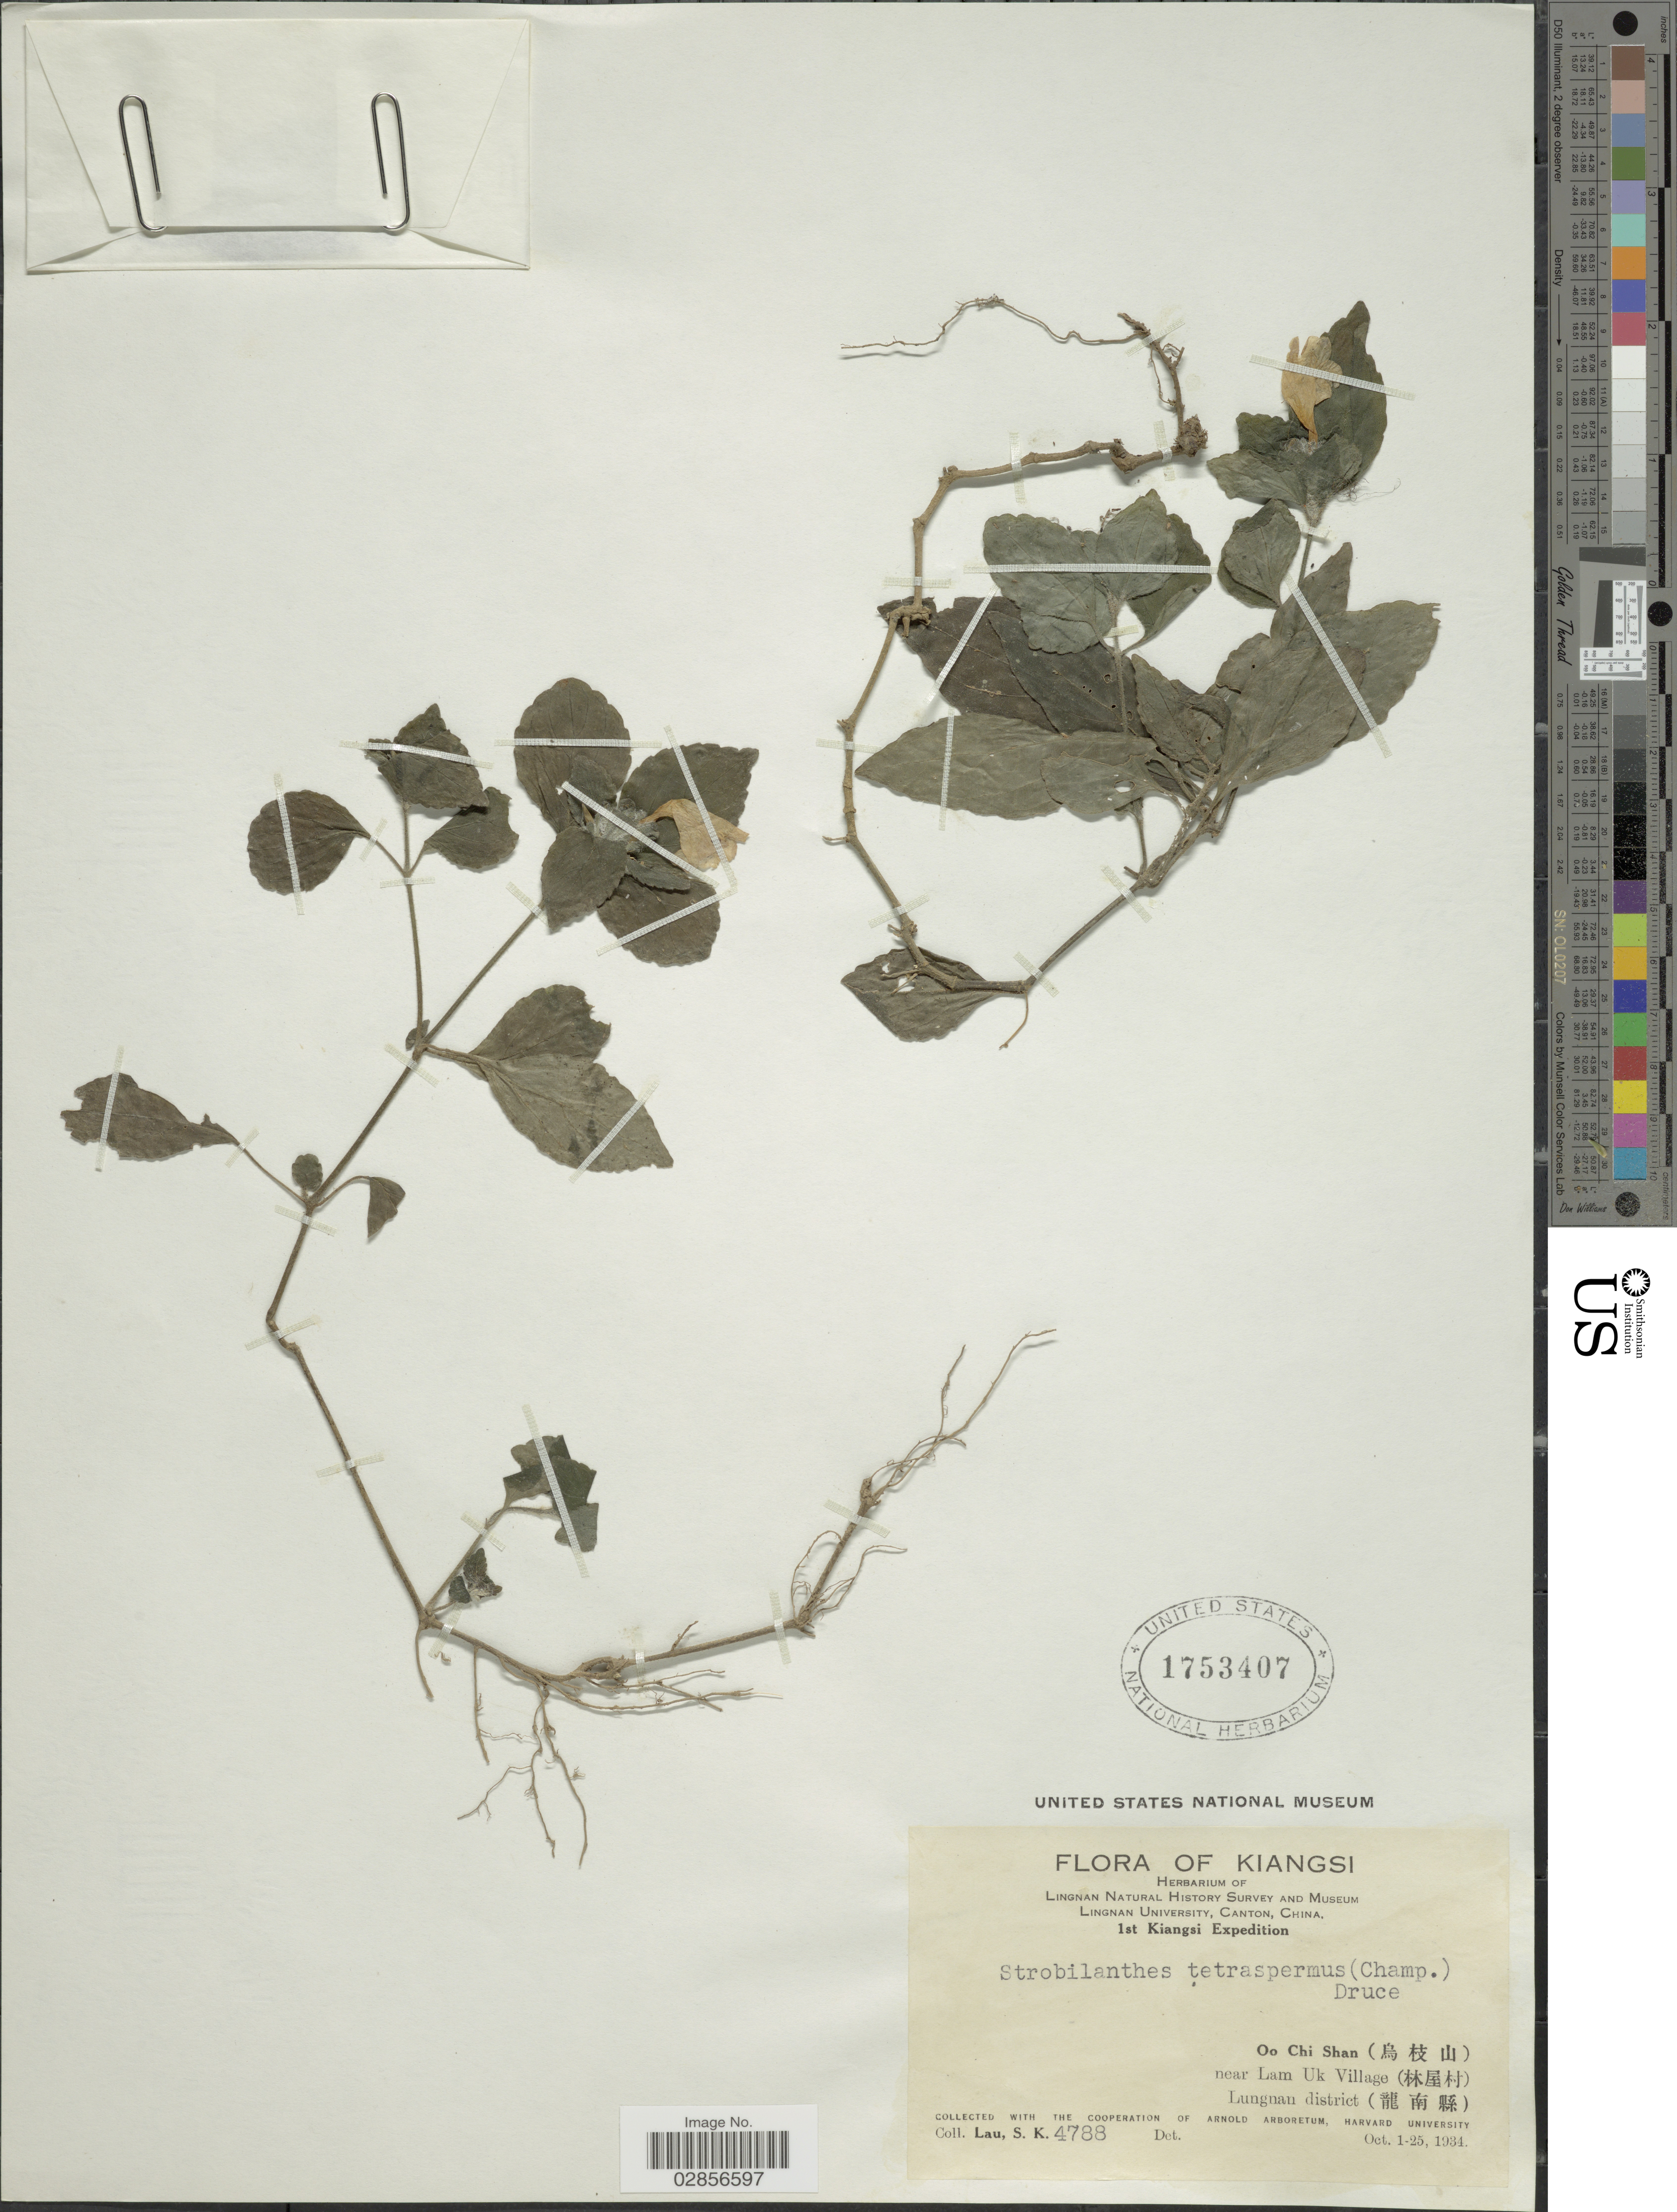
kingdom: Plantae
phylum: Tracheophyta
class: Magnoliopsida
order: Lamiales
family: Acanthaceae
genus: Strobilanthes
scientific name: Strobilanthes tetraspermus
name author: (Champ. ex Benth.) Druce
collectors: S. K. Lau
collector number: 4788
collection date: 1934-10-01/1934-10-25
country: China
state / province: Jiangxi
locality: Kiangsi, Oo Chi Shan, Near Lam Uk Village, Lungnau district.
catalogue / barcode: US 1753407